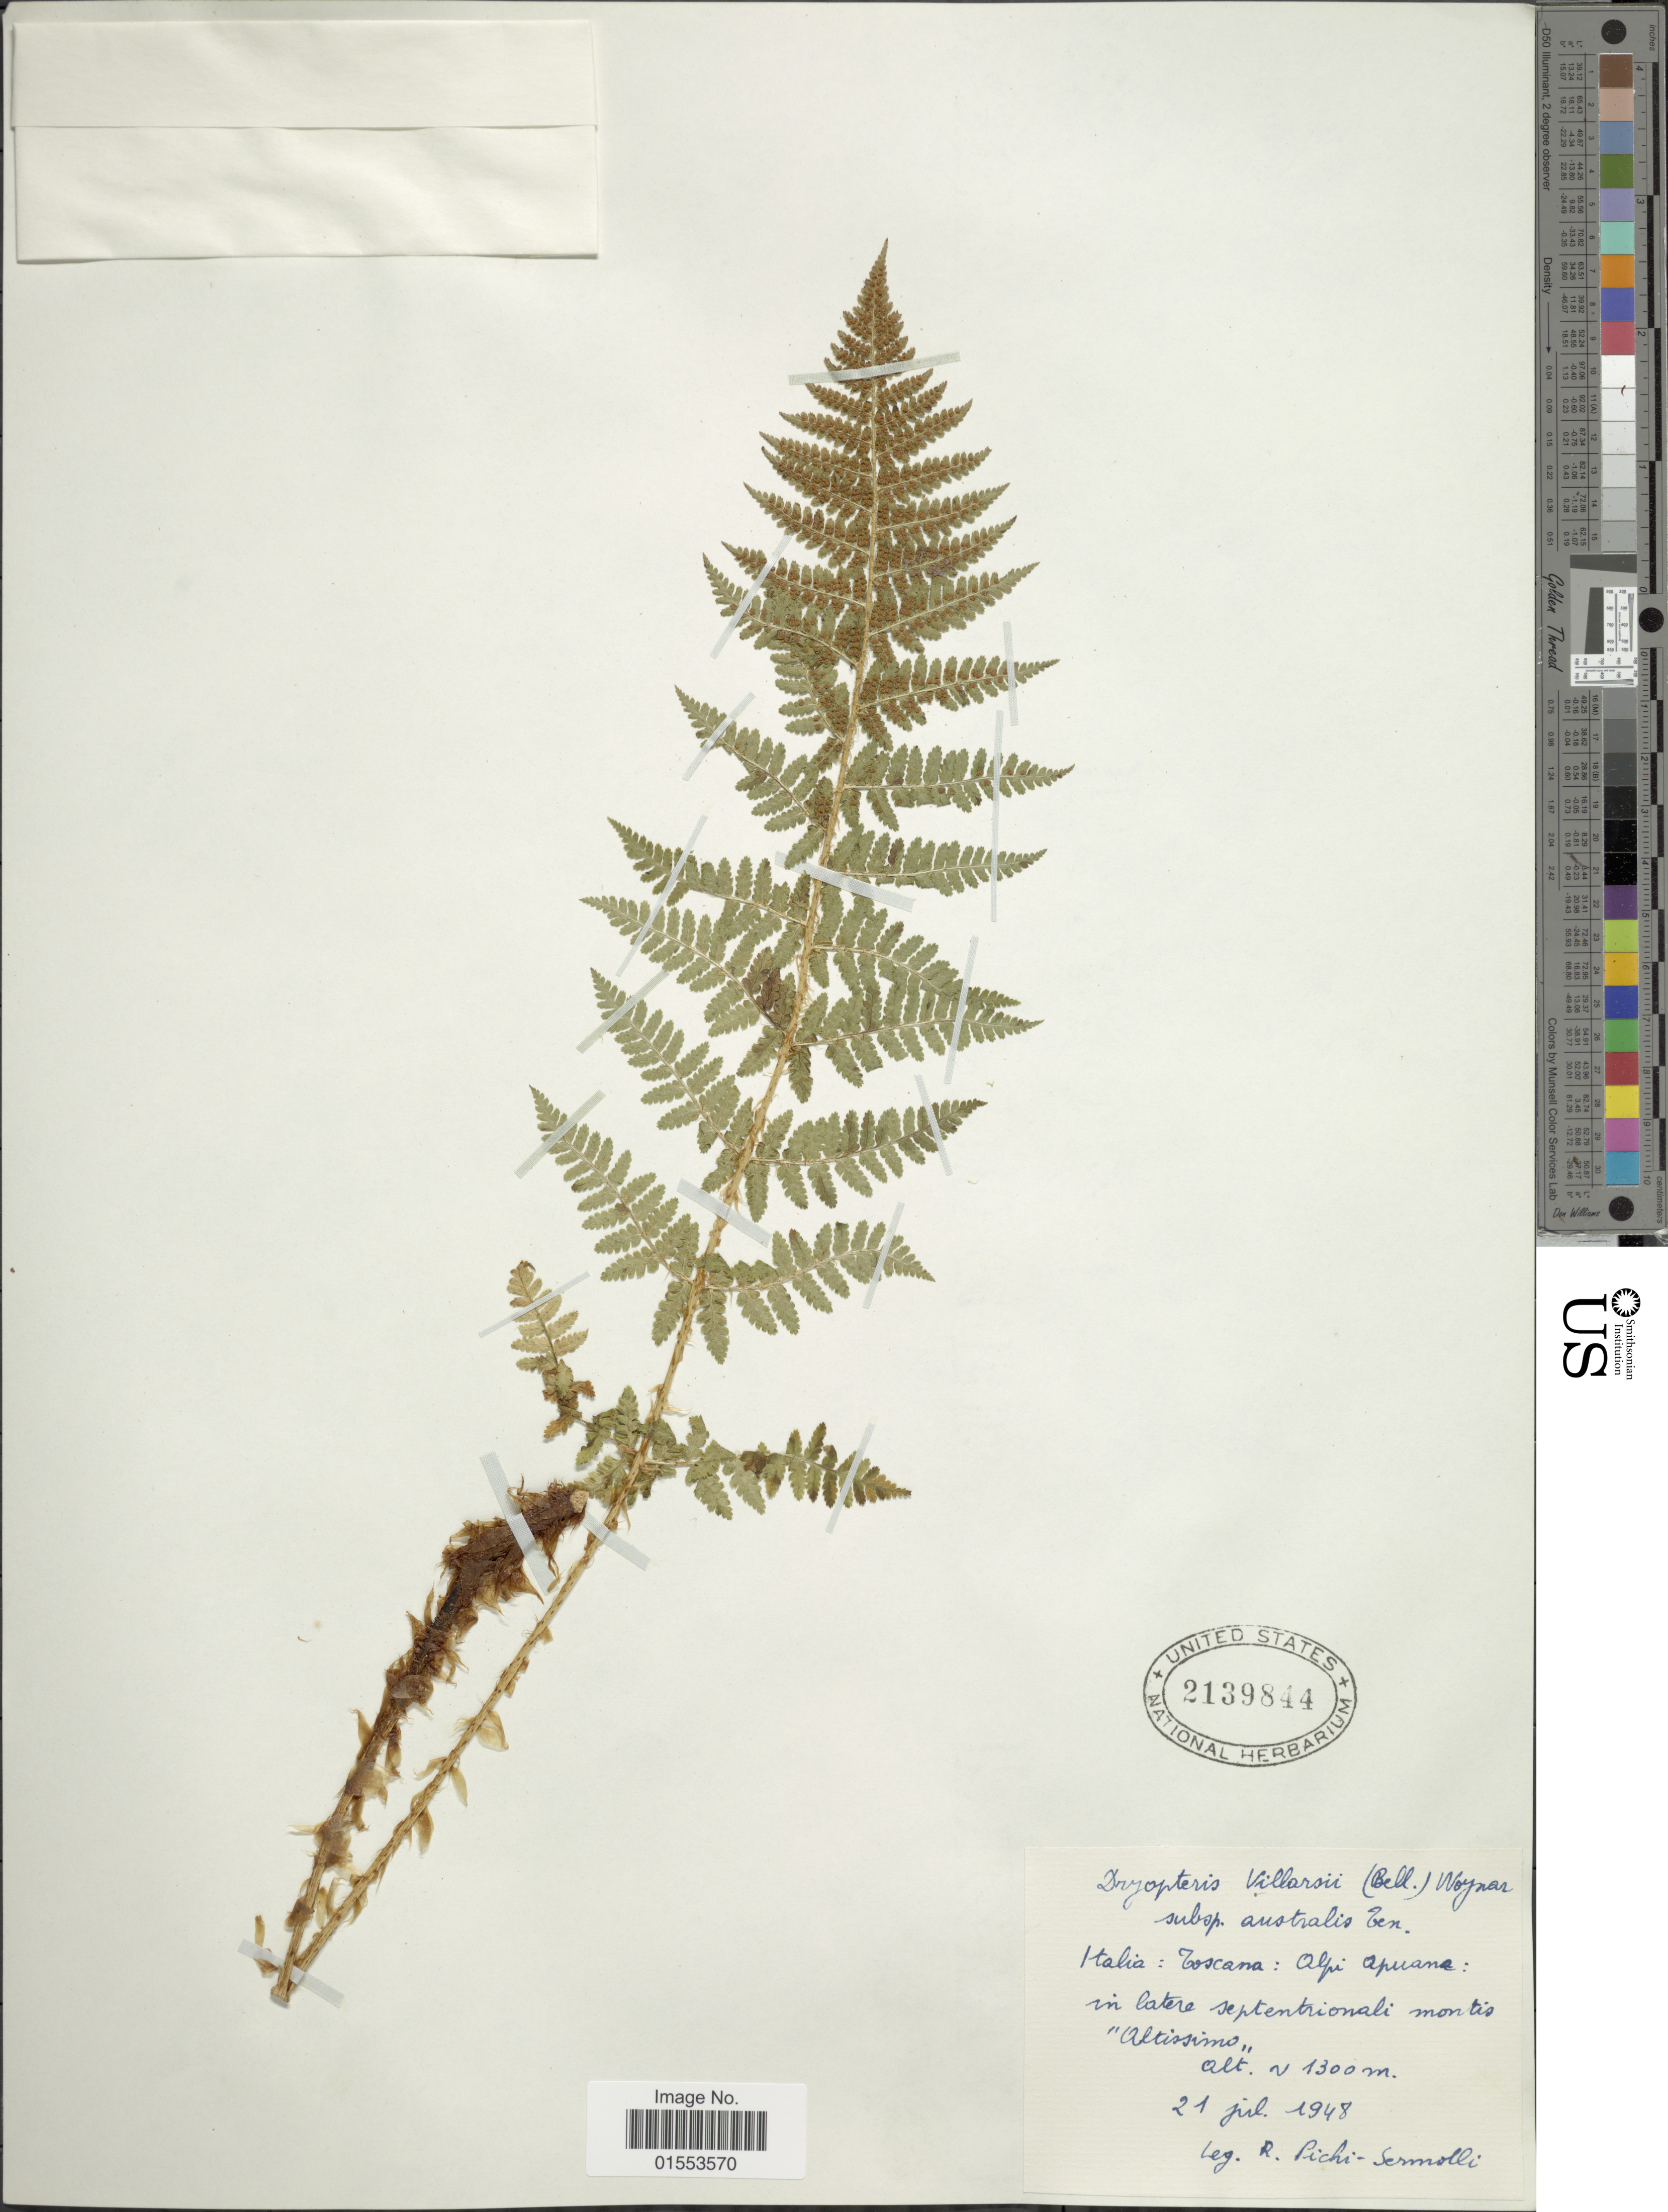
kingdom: Plantae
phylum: Tracheophyta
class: Polypodiopsida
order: Polypodiales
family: Dryopteridaceae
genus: Dryopteris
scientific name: Dryopteris rigida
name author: Underw.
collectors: R. E. Pichi-Sermolli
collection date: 1948-07-21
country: Italy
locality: Italia: Toscana: Alpi Apauna: in latere spetentrionali montis "Altissimo".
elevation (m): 1300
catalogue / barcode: US 2139844